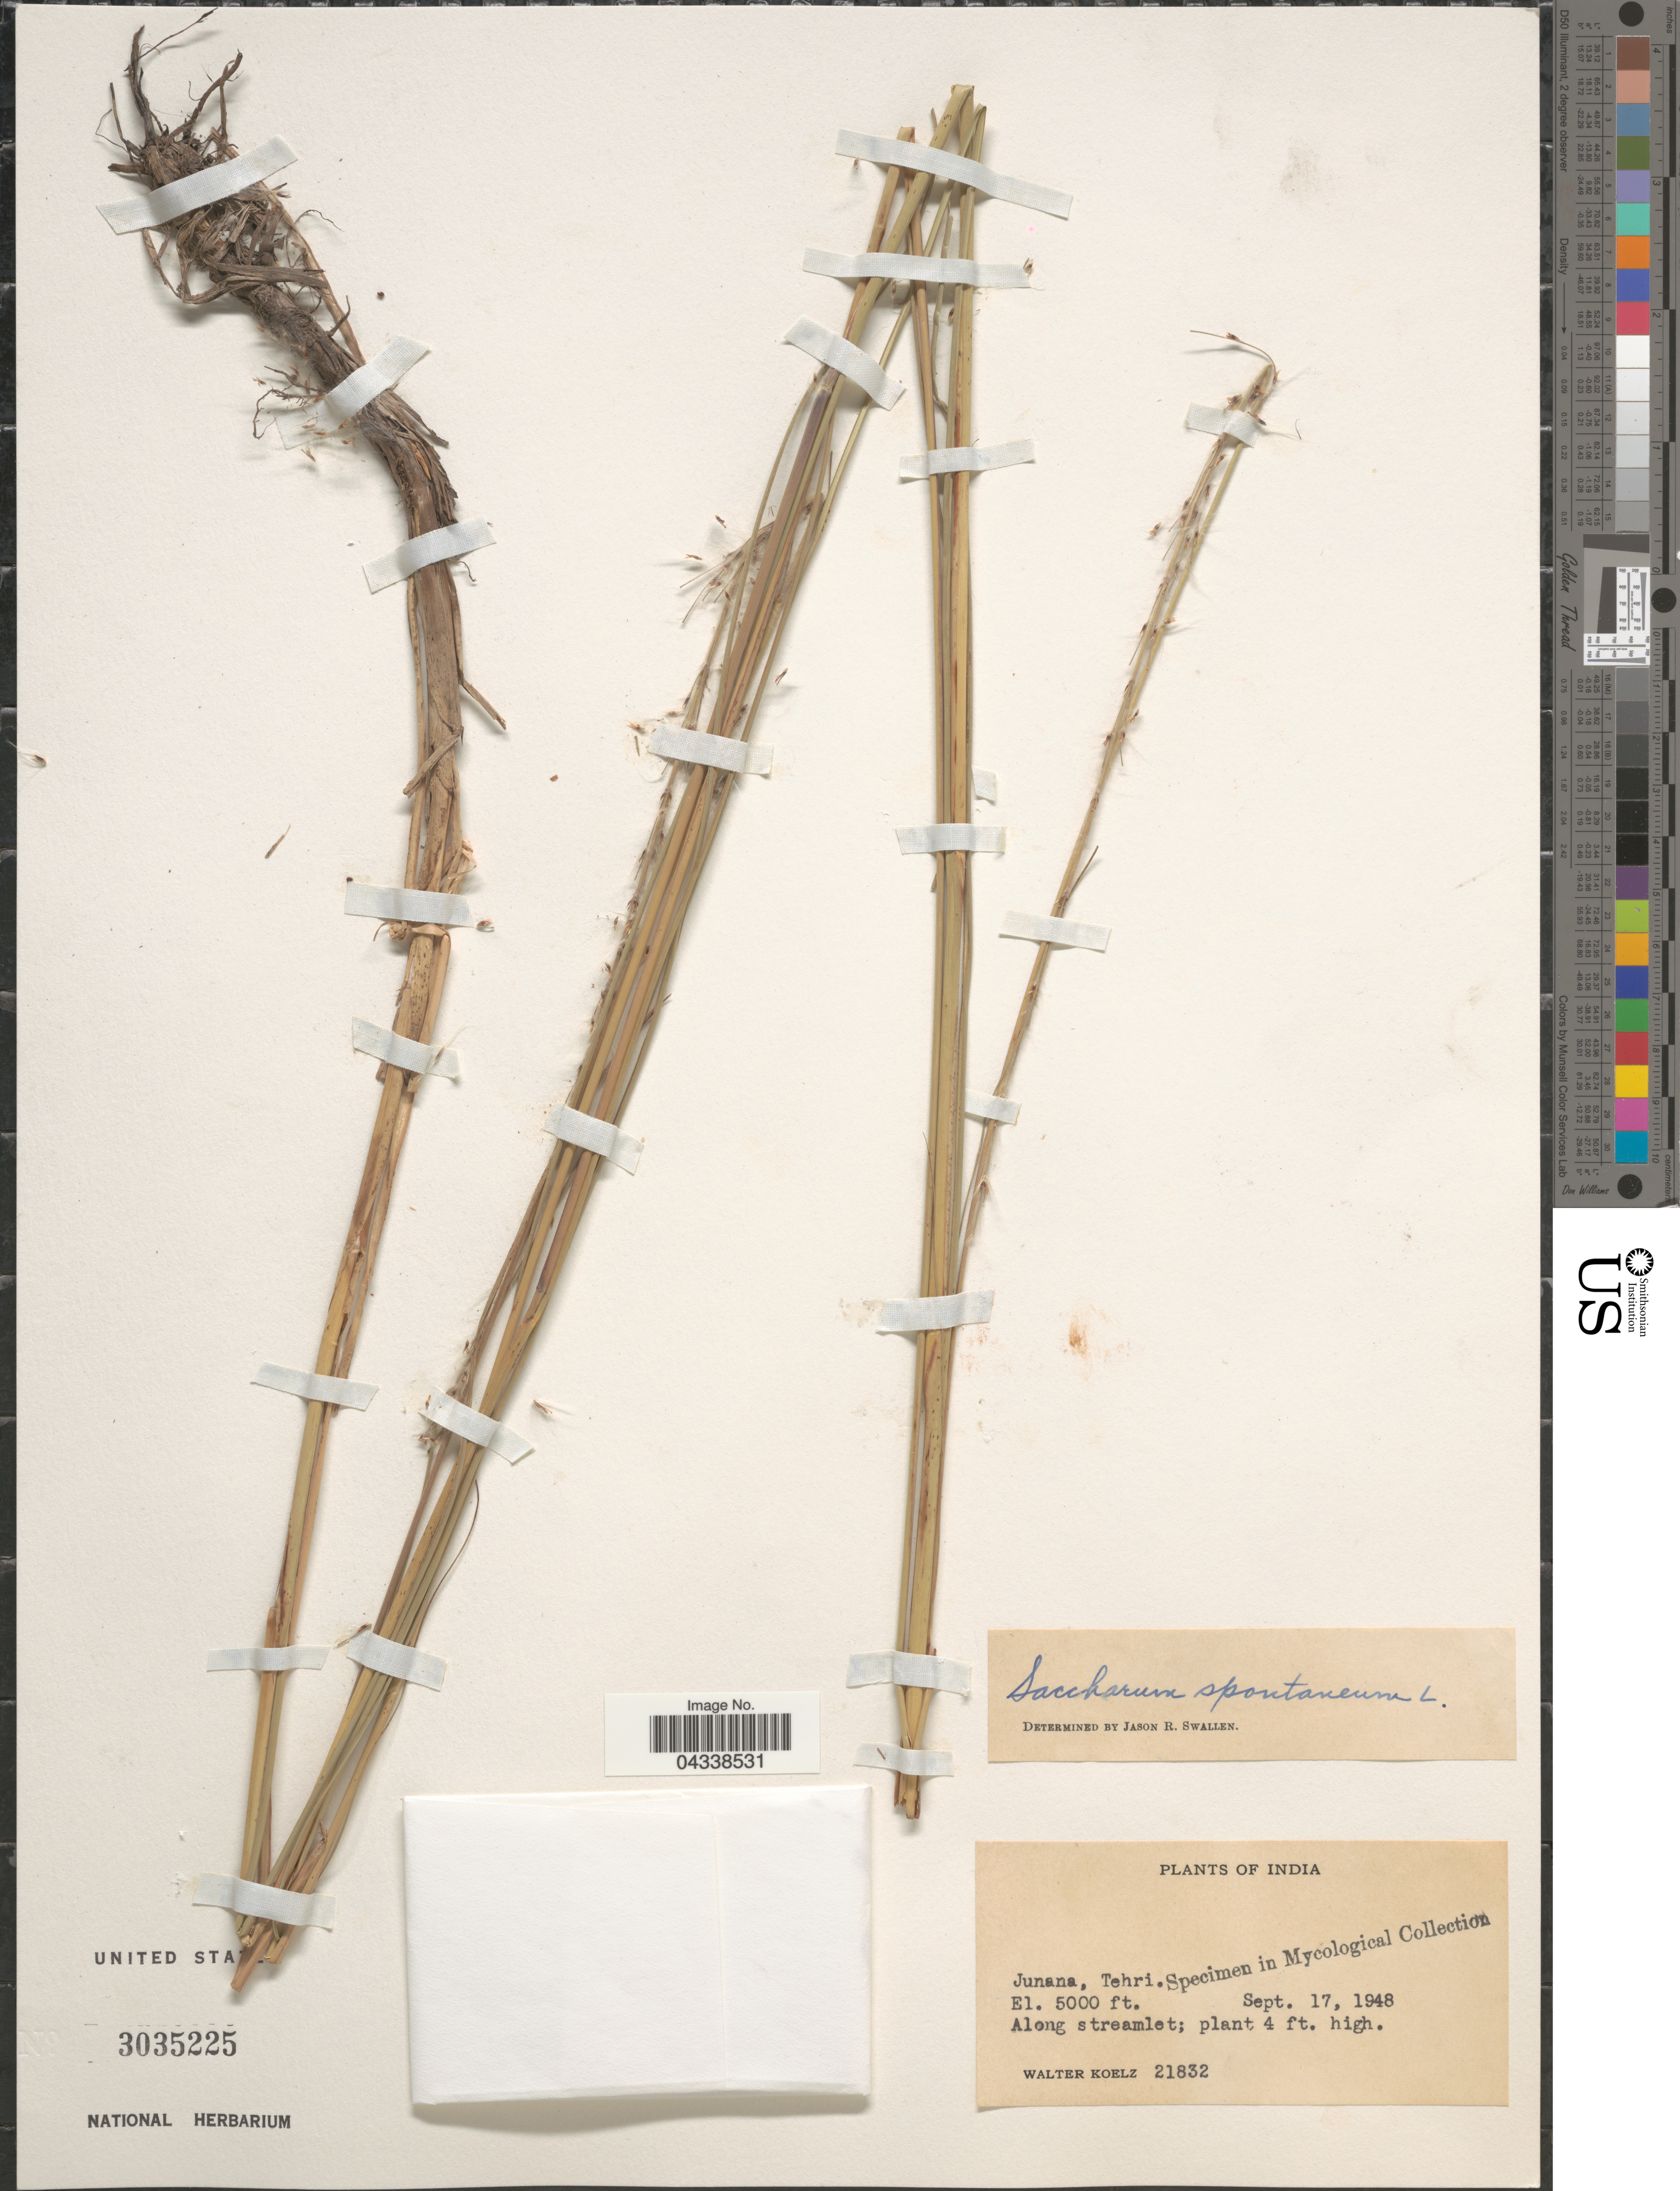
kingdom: Plantae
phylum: Tracheophyta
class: Liliopsida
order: Poales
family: Poaceae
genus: Saccharum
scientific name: Saccharum spontaneum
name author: L.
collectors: W. N. Koelz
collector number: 21832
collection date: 1948-09-17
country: India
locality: Junana, Tehri. Along streamlet.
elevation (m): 1524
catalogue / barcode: US 3035225